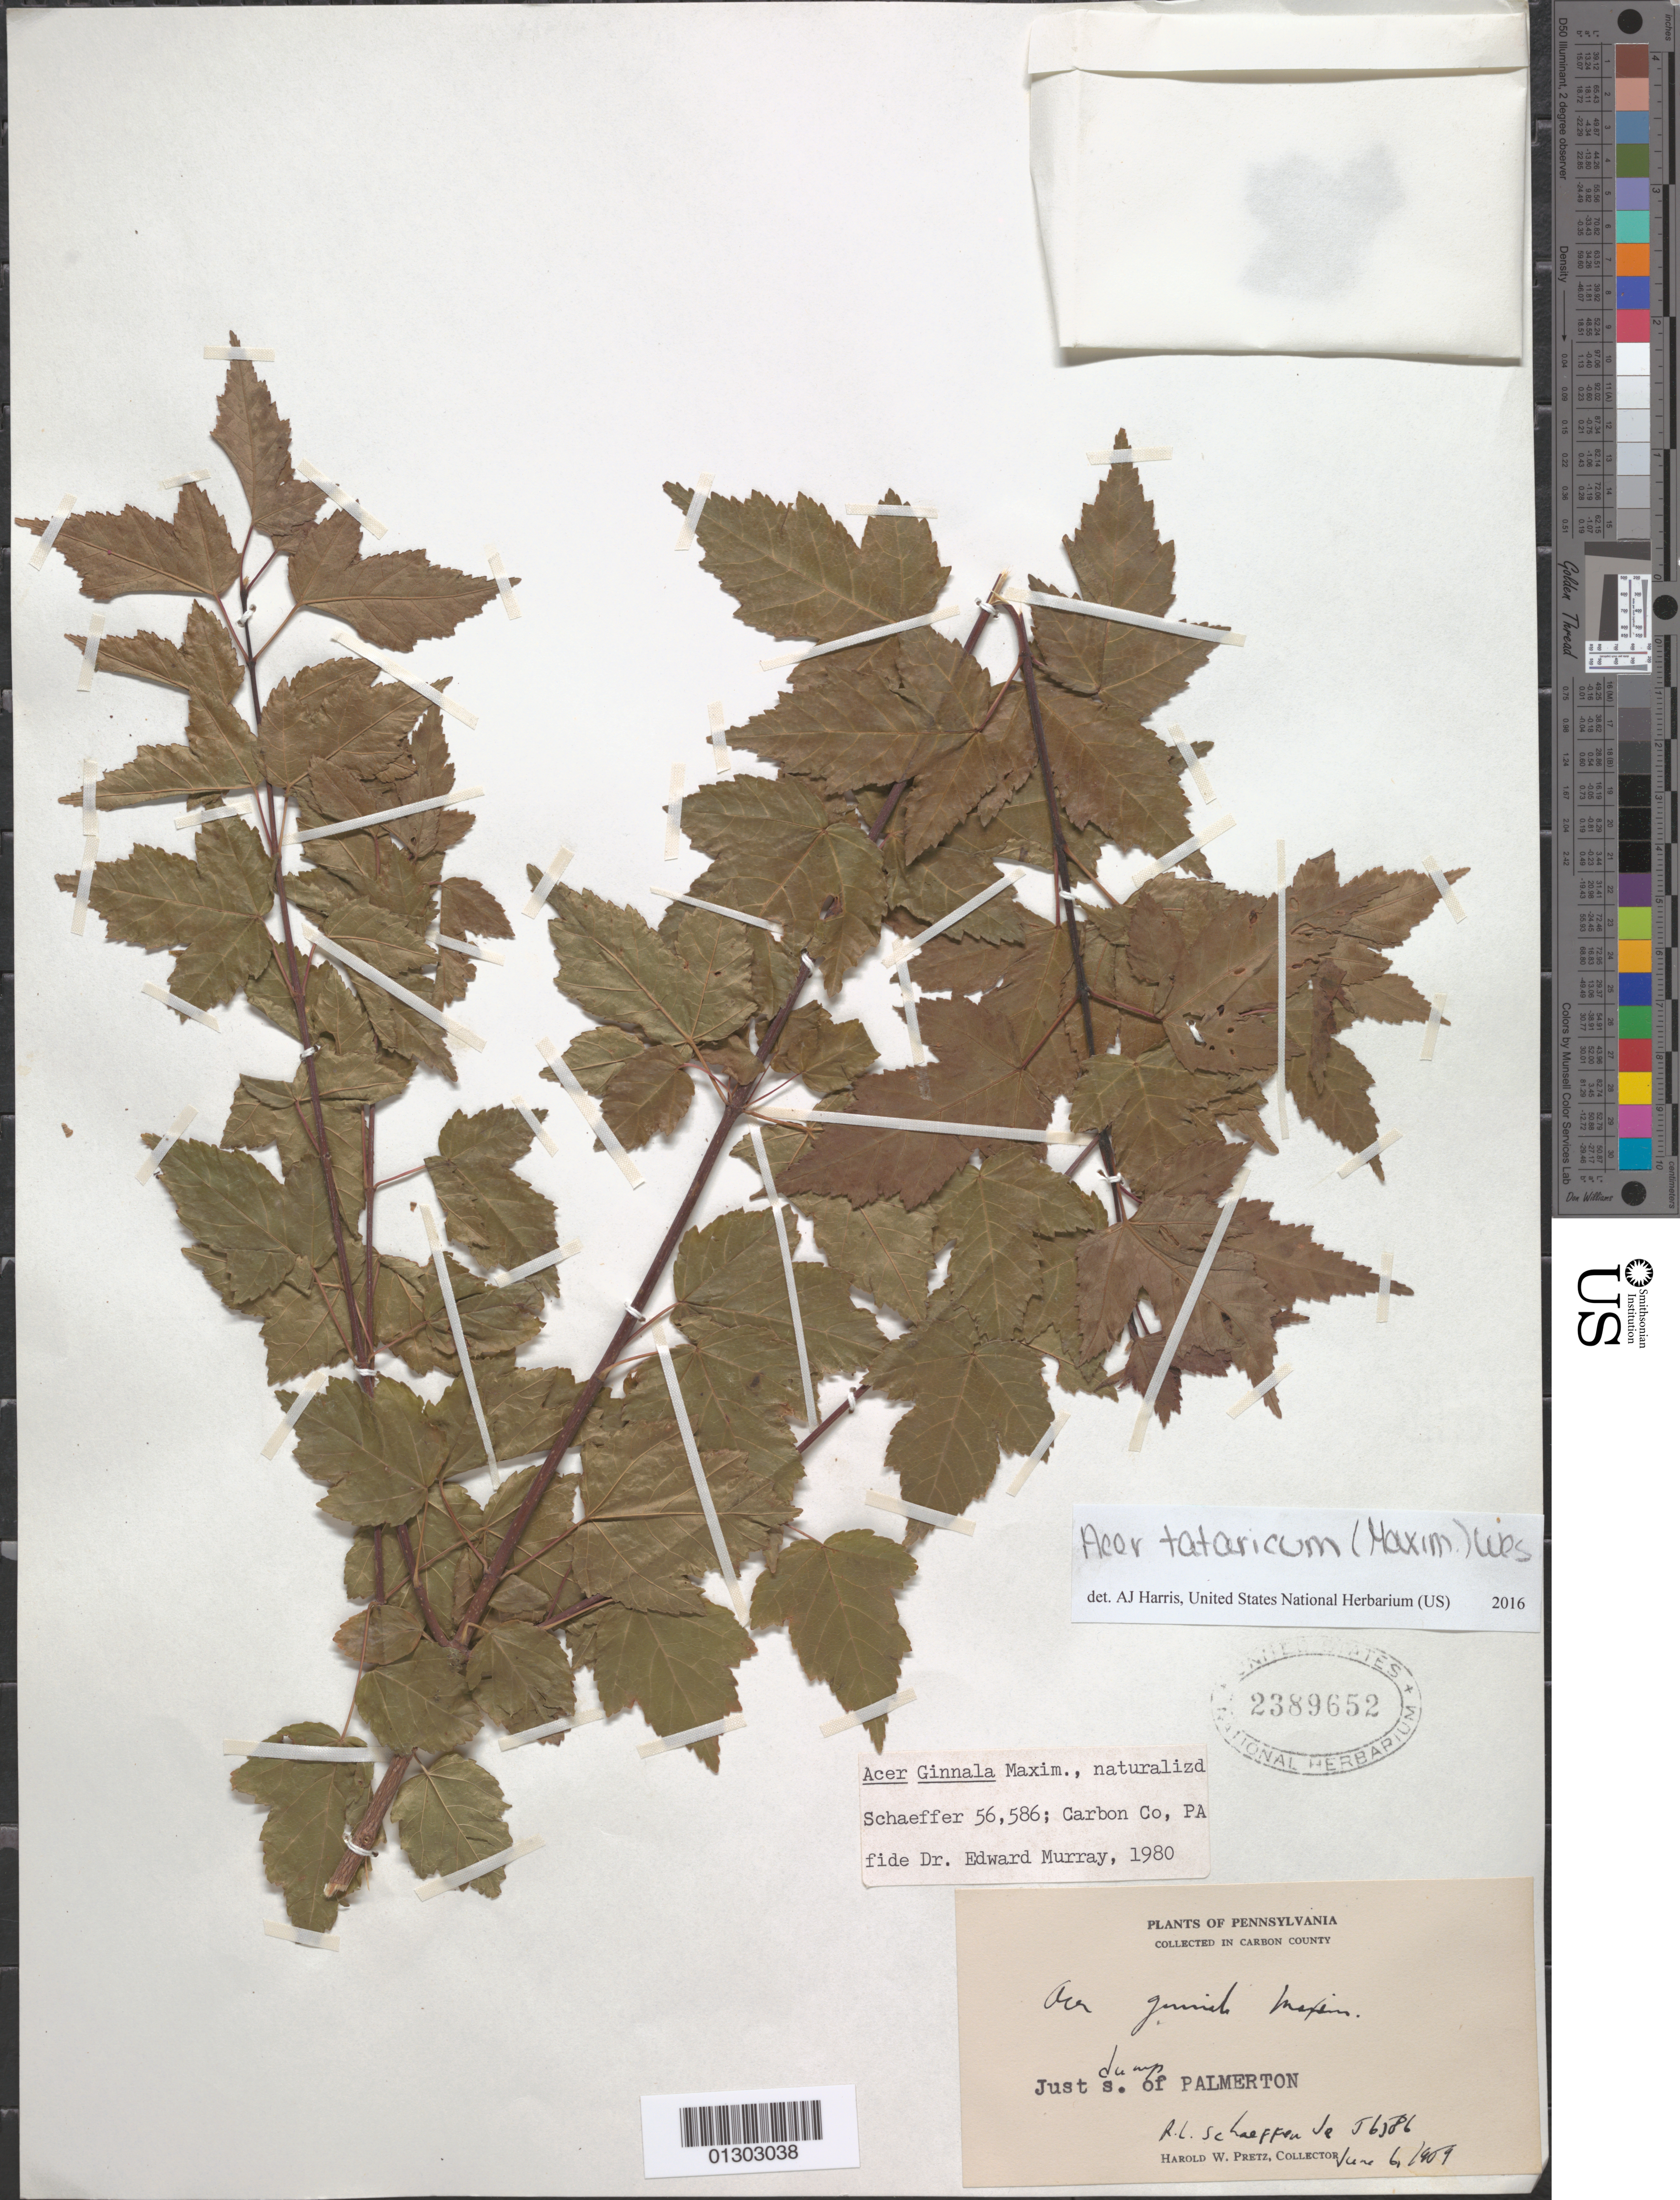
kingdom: Plantae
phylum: Tracheophyta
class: Magnoliopsida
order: Sapindales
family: Sapindaceae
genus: Acer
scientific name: Acer ginnala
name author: Maxim.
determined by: Murray, Edward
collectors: R. Shaeffer Jr. & H. Pretz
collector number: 56586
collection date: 1909-06-06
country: United States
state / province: Pennsylvania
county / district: Carbon County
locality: Carbon County, just south of Palmerton.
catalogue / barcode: US 2389652